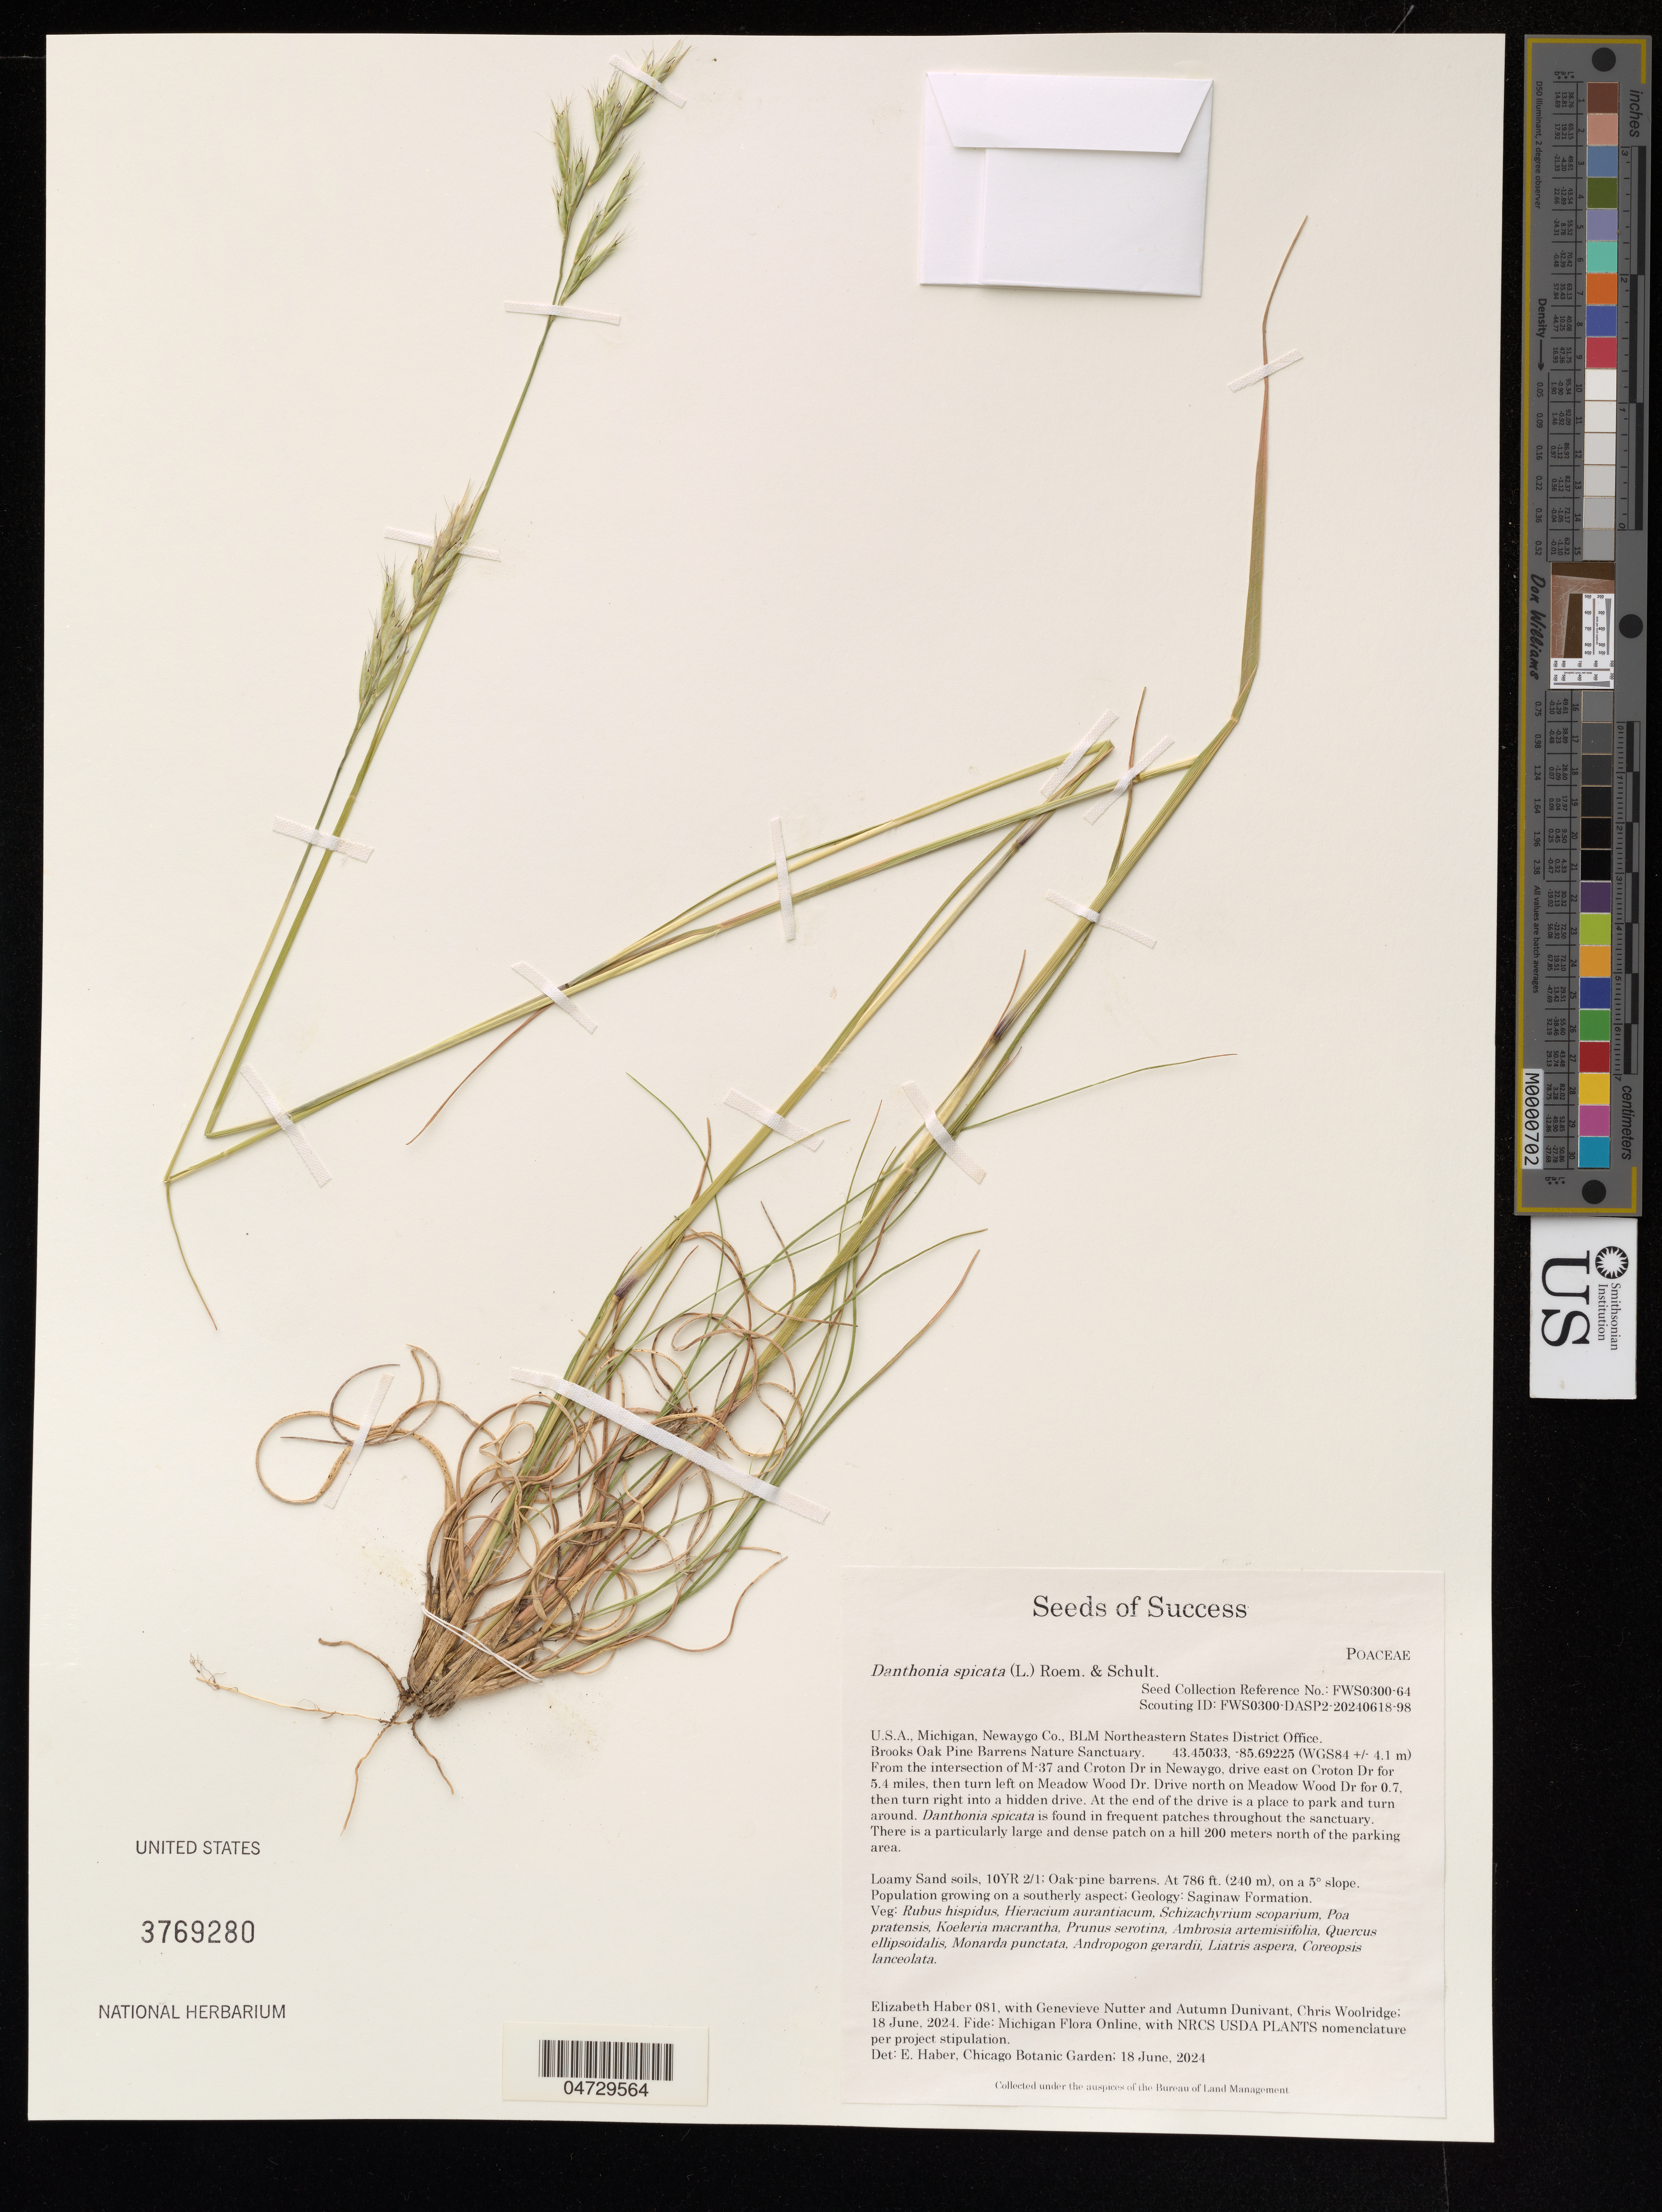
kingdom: Plantae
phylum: Tracheophyta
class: Liliopsida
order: Poales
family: Poaceae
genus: Danthonia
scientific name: Danthonia spicata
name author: (L.) P. Beauv. ex Roem. & Schult.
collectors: E. Haber, G. Nutter & A. Dunivant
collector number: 081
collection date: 2024-06-18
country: United States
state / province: Michigan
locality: Newaygo Co., BLM Northeastern States District Office. Brooks Oak Pine Barrens Nature Sanctuary. (WGS84 +/- 4.1 m).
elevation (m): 240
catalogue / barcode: US 3769280